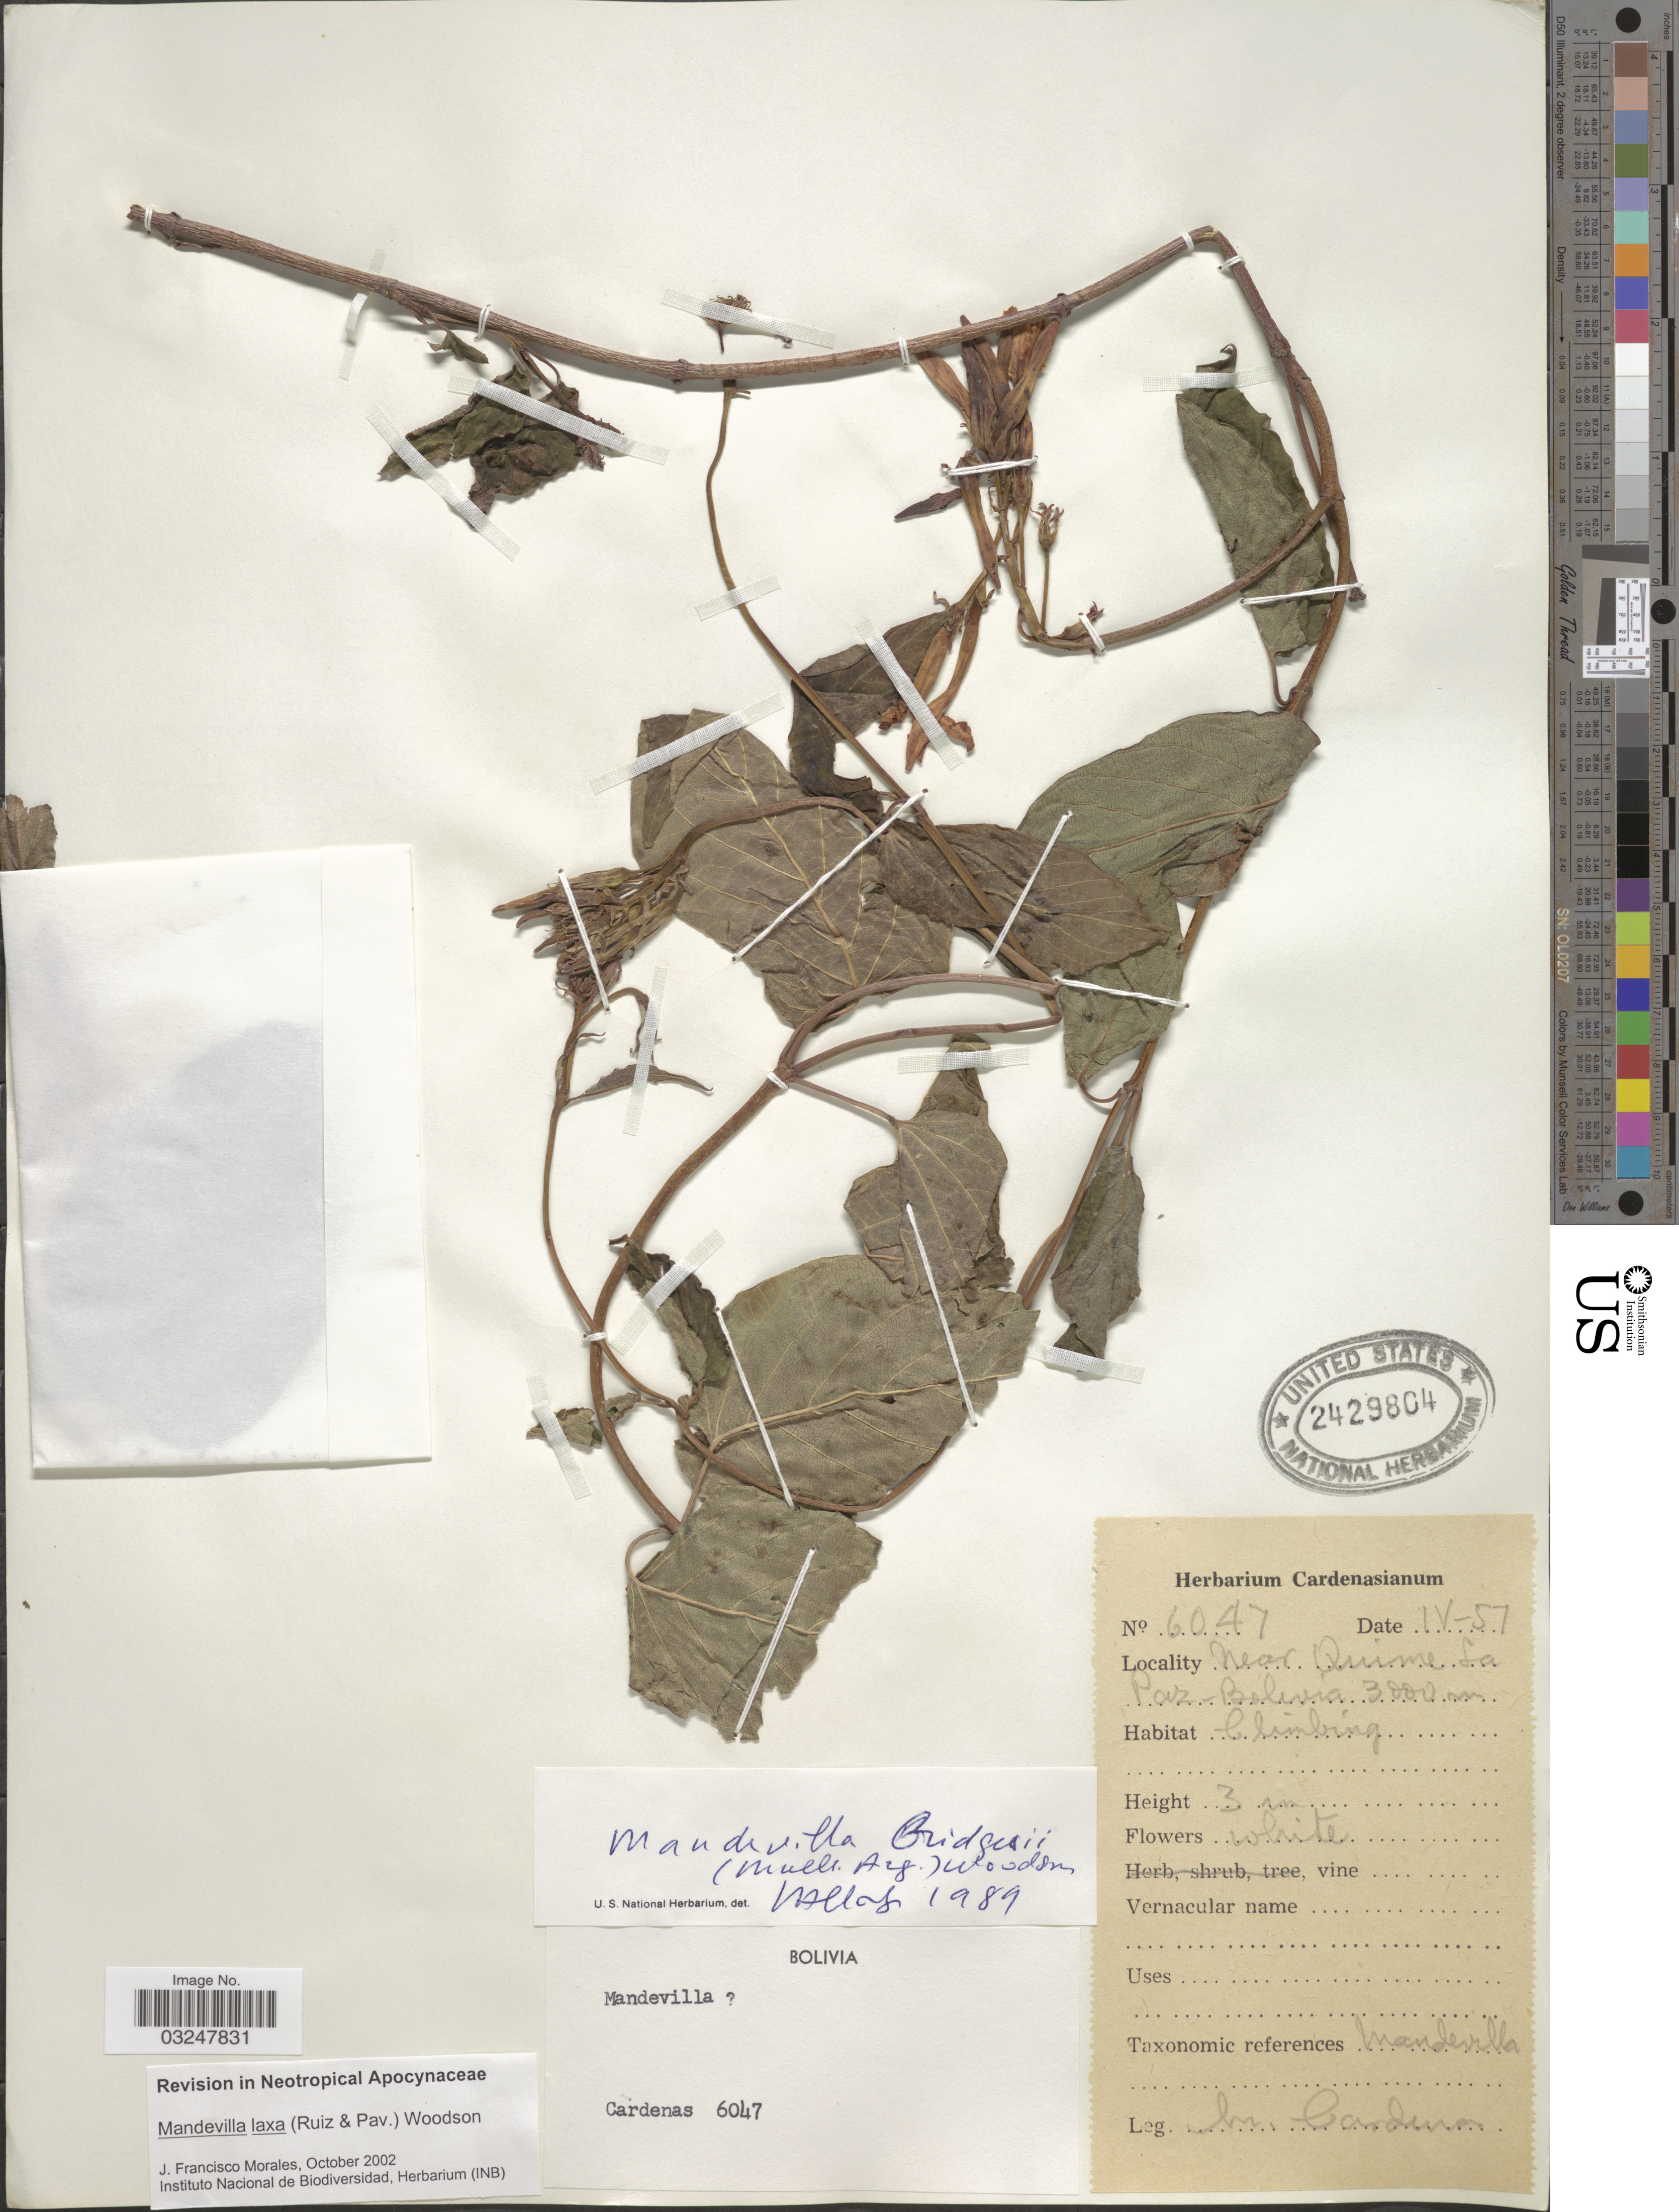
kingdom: Plantae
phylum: Tracheophyta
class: Magnoliopsida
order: Gentianales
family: Apocynaceae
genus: Mandevilla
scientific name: Mandevilla laxa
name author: (Ruiz & Pav.) J. Woodson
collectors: M. Cárdenas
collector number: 6047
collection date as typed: Transcribed d/m/y: /4/57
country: Bolivia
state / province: La Paz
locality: Near Quime, La Paz.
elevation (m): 3000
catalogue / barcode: US 2429804